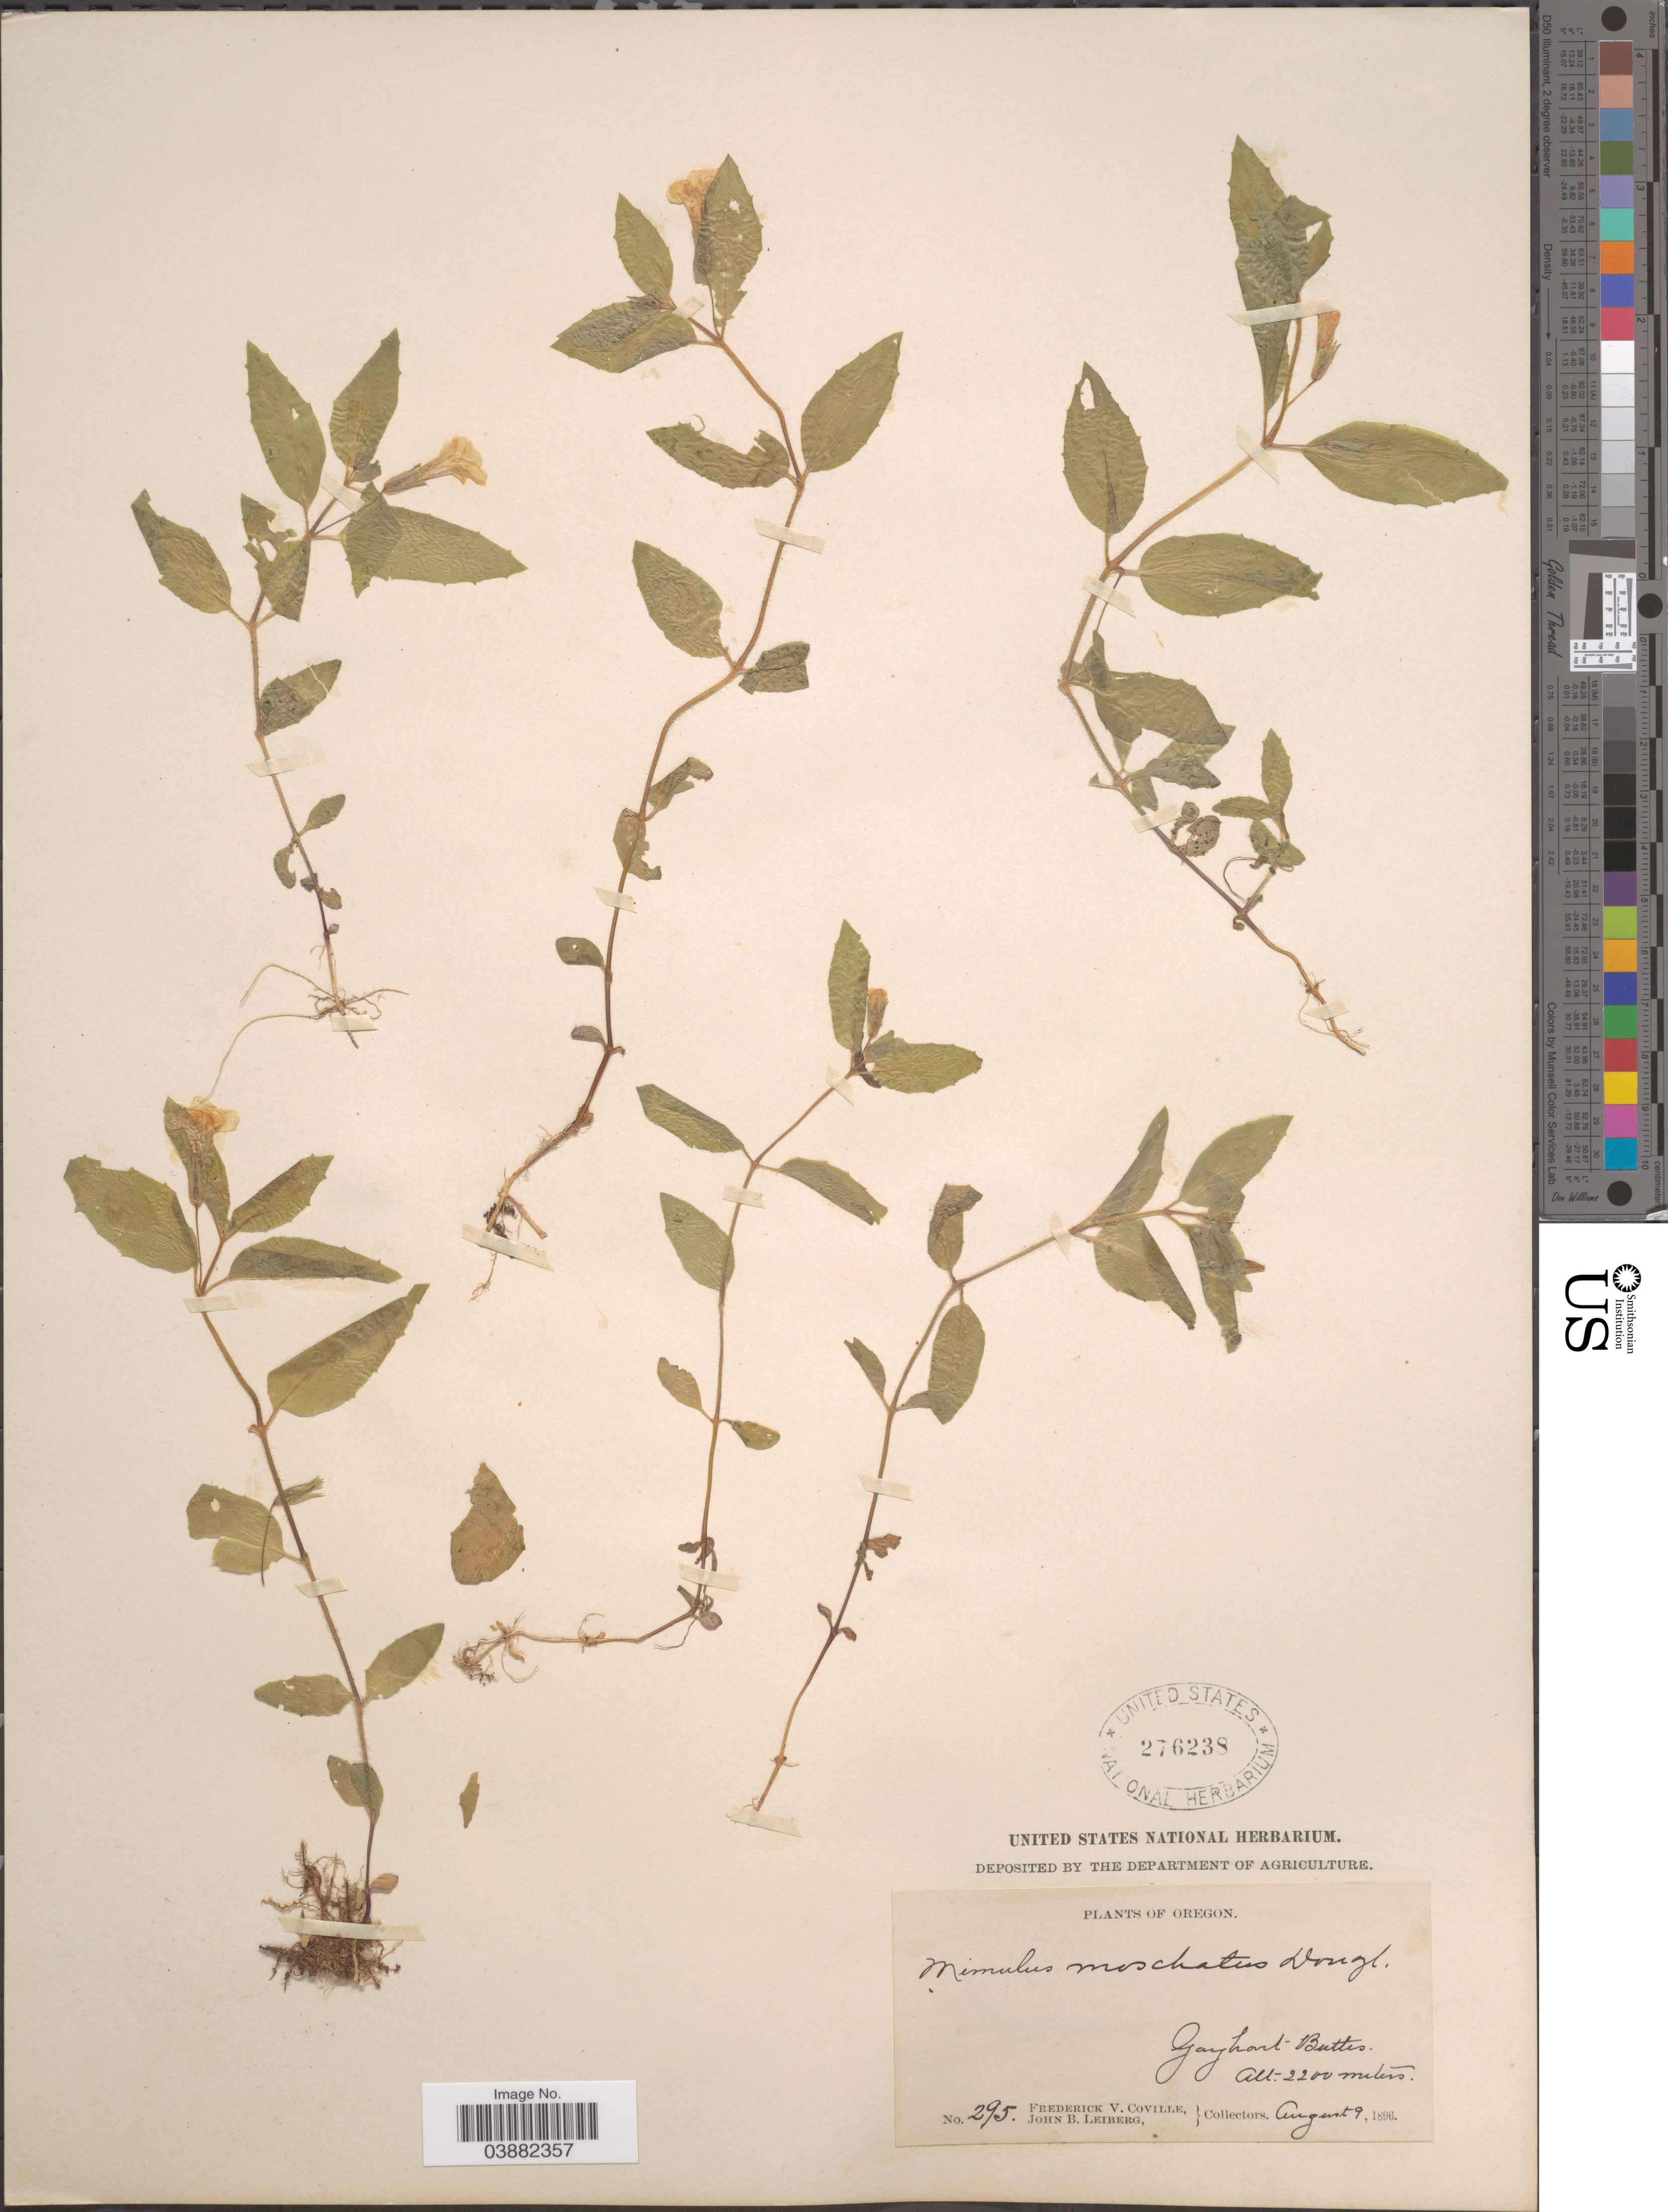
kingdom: Plantae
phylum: Tracheophyta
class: Magnoliopsida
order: Lamiales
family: Phrymaceae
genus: Mimulus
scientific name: Mimulus moschatus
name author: Douglas ex Lindl.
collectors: F. V. Coville & J. B. Leiberg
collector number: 295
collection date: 1896-08-09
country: United States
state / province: Oregon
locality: Gayhart Buttes.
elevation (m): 2200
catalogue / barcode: US 276238